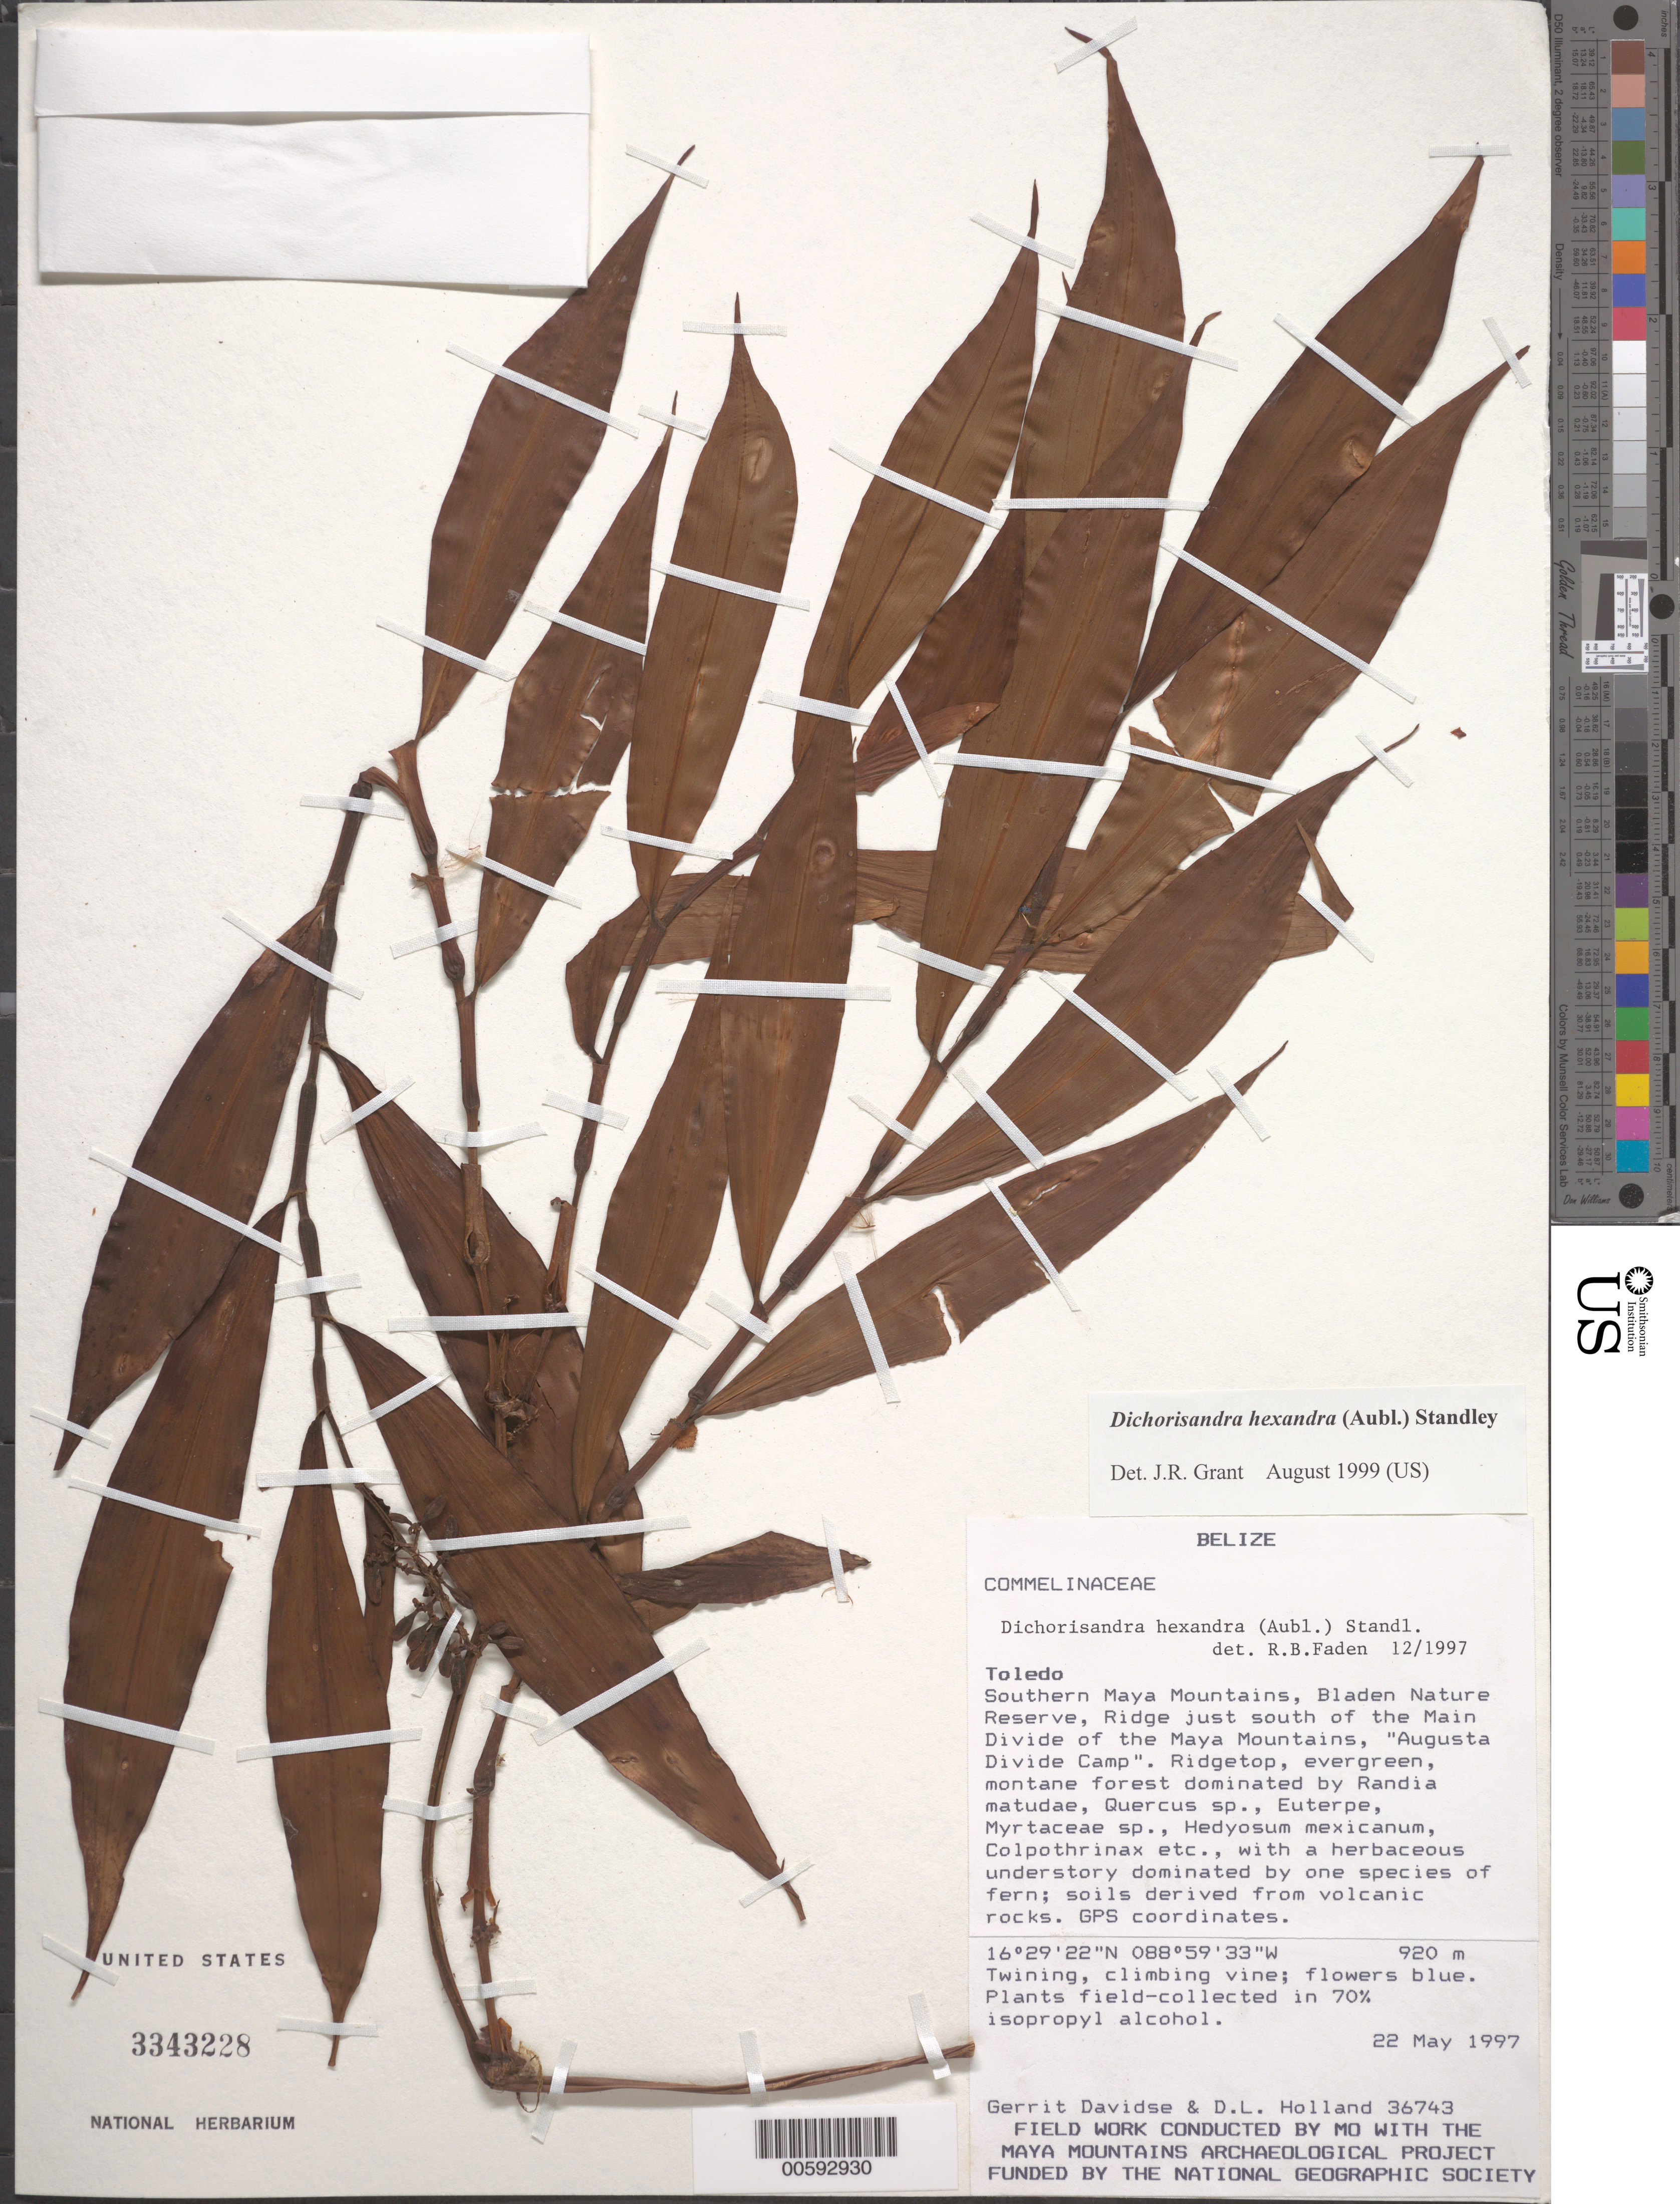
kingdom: Plantae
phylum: Tracheophyta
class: Liliopsida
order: Commelinales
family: Commelinaceae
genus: Dichorisandra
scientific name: Dichorisandra hexandra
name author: (Aubl.) Standl.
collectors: G. Davidse & D. Holland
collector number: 36743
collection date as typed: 22 May 1997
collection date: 1997-05-22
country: Belize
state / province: Toledo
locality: Southern Maya Mtns, Bladen Nature Reserve, Augusta Divide Camp.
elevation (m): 920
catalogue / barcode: US 3343228